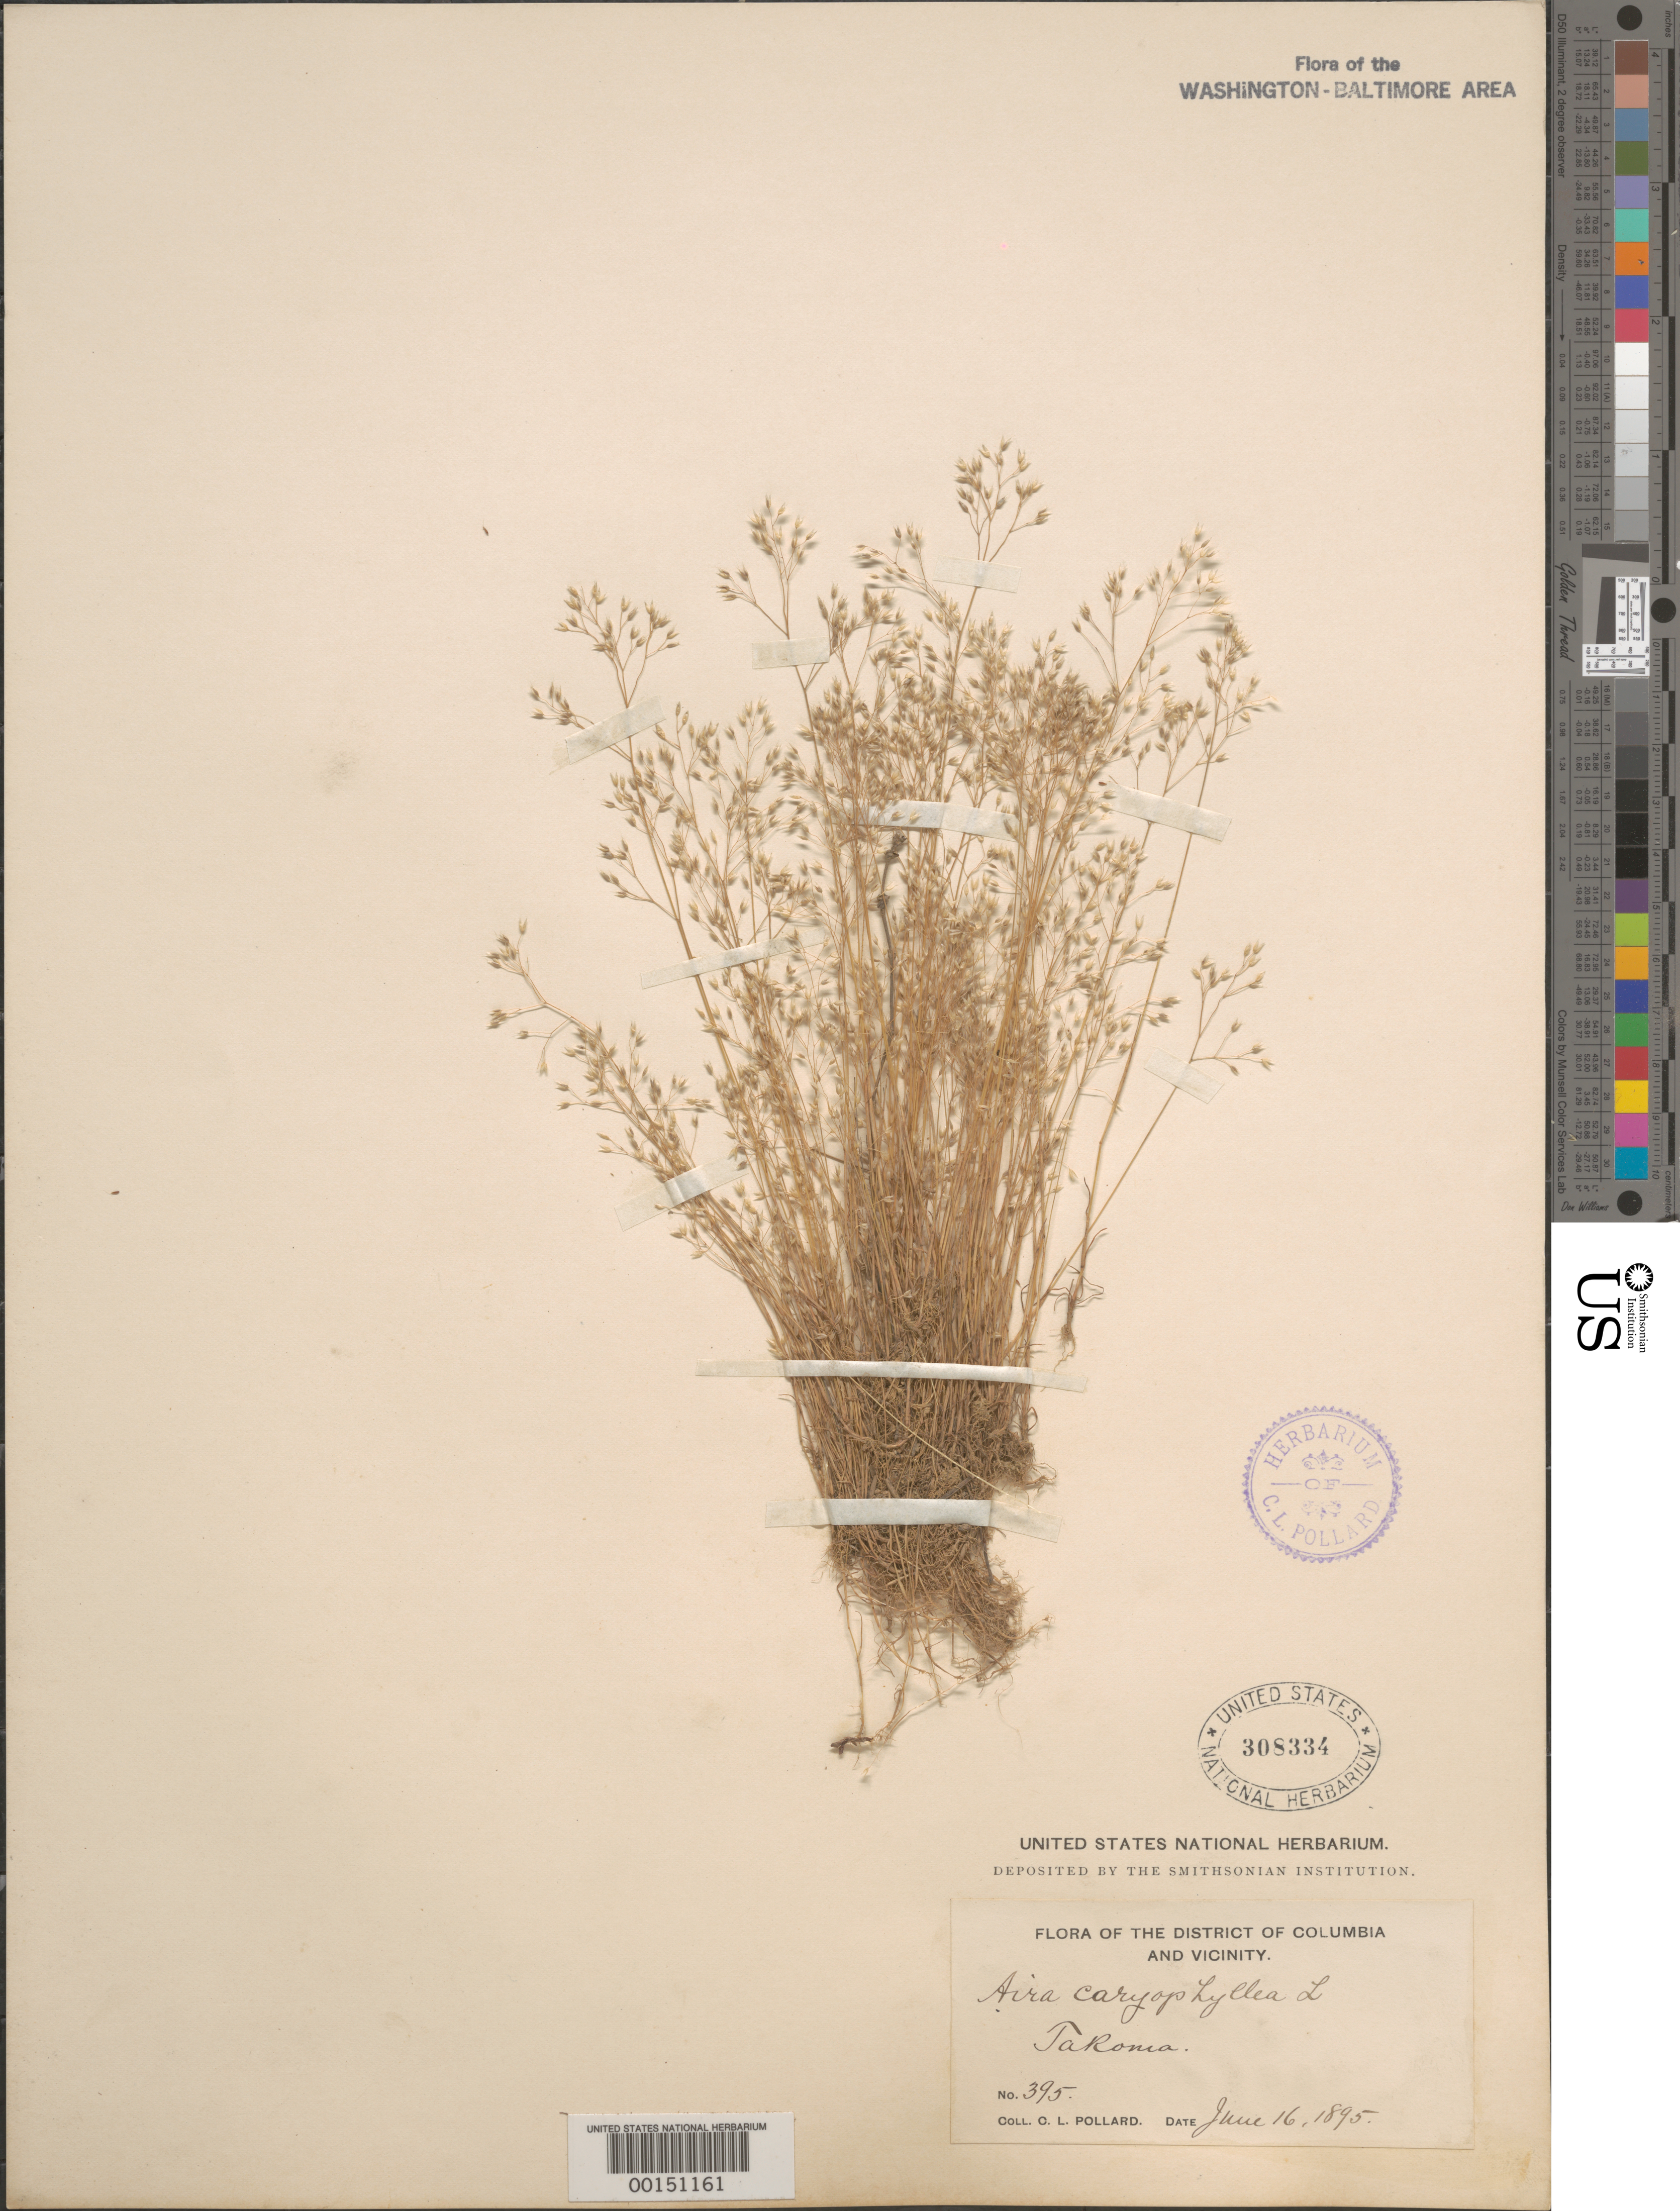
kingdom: Plantae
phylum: Tracheophyta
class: Liliopsida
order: Poales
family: Poaceae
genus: Aira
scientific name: Aira caryophyllea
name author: L.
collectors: C. L. Pollard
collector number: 395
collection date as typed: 16 Jun 1895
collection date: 1895-06-16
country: United States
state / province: Maryland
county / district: Montgomery / Prince George's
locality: Takoma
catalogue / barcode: US 308334